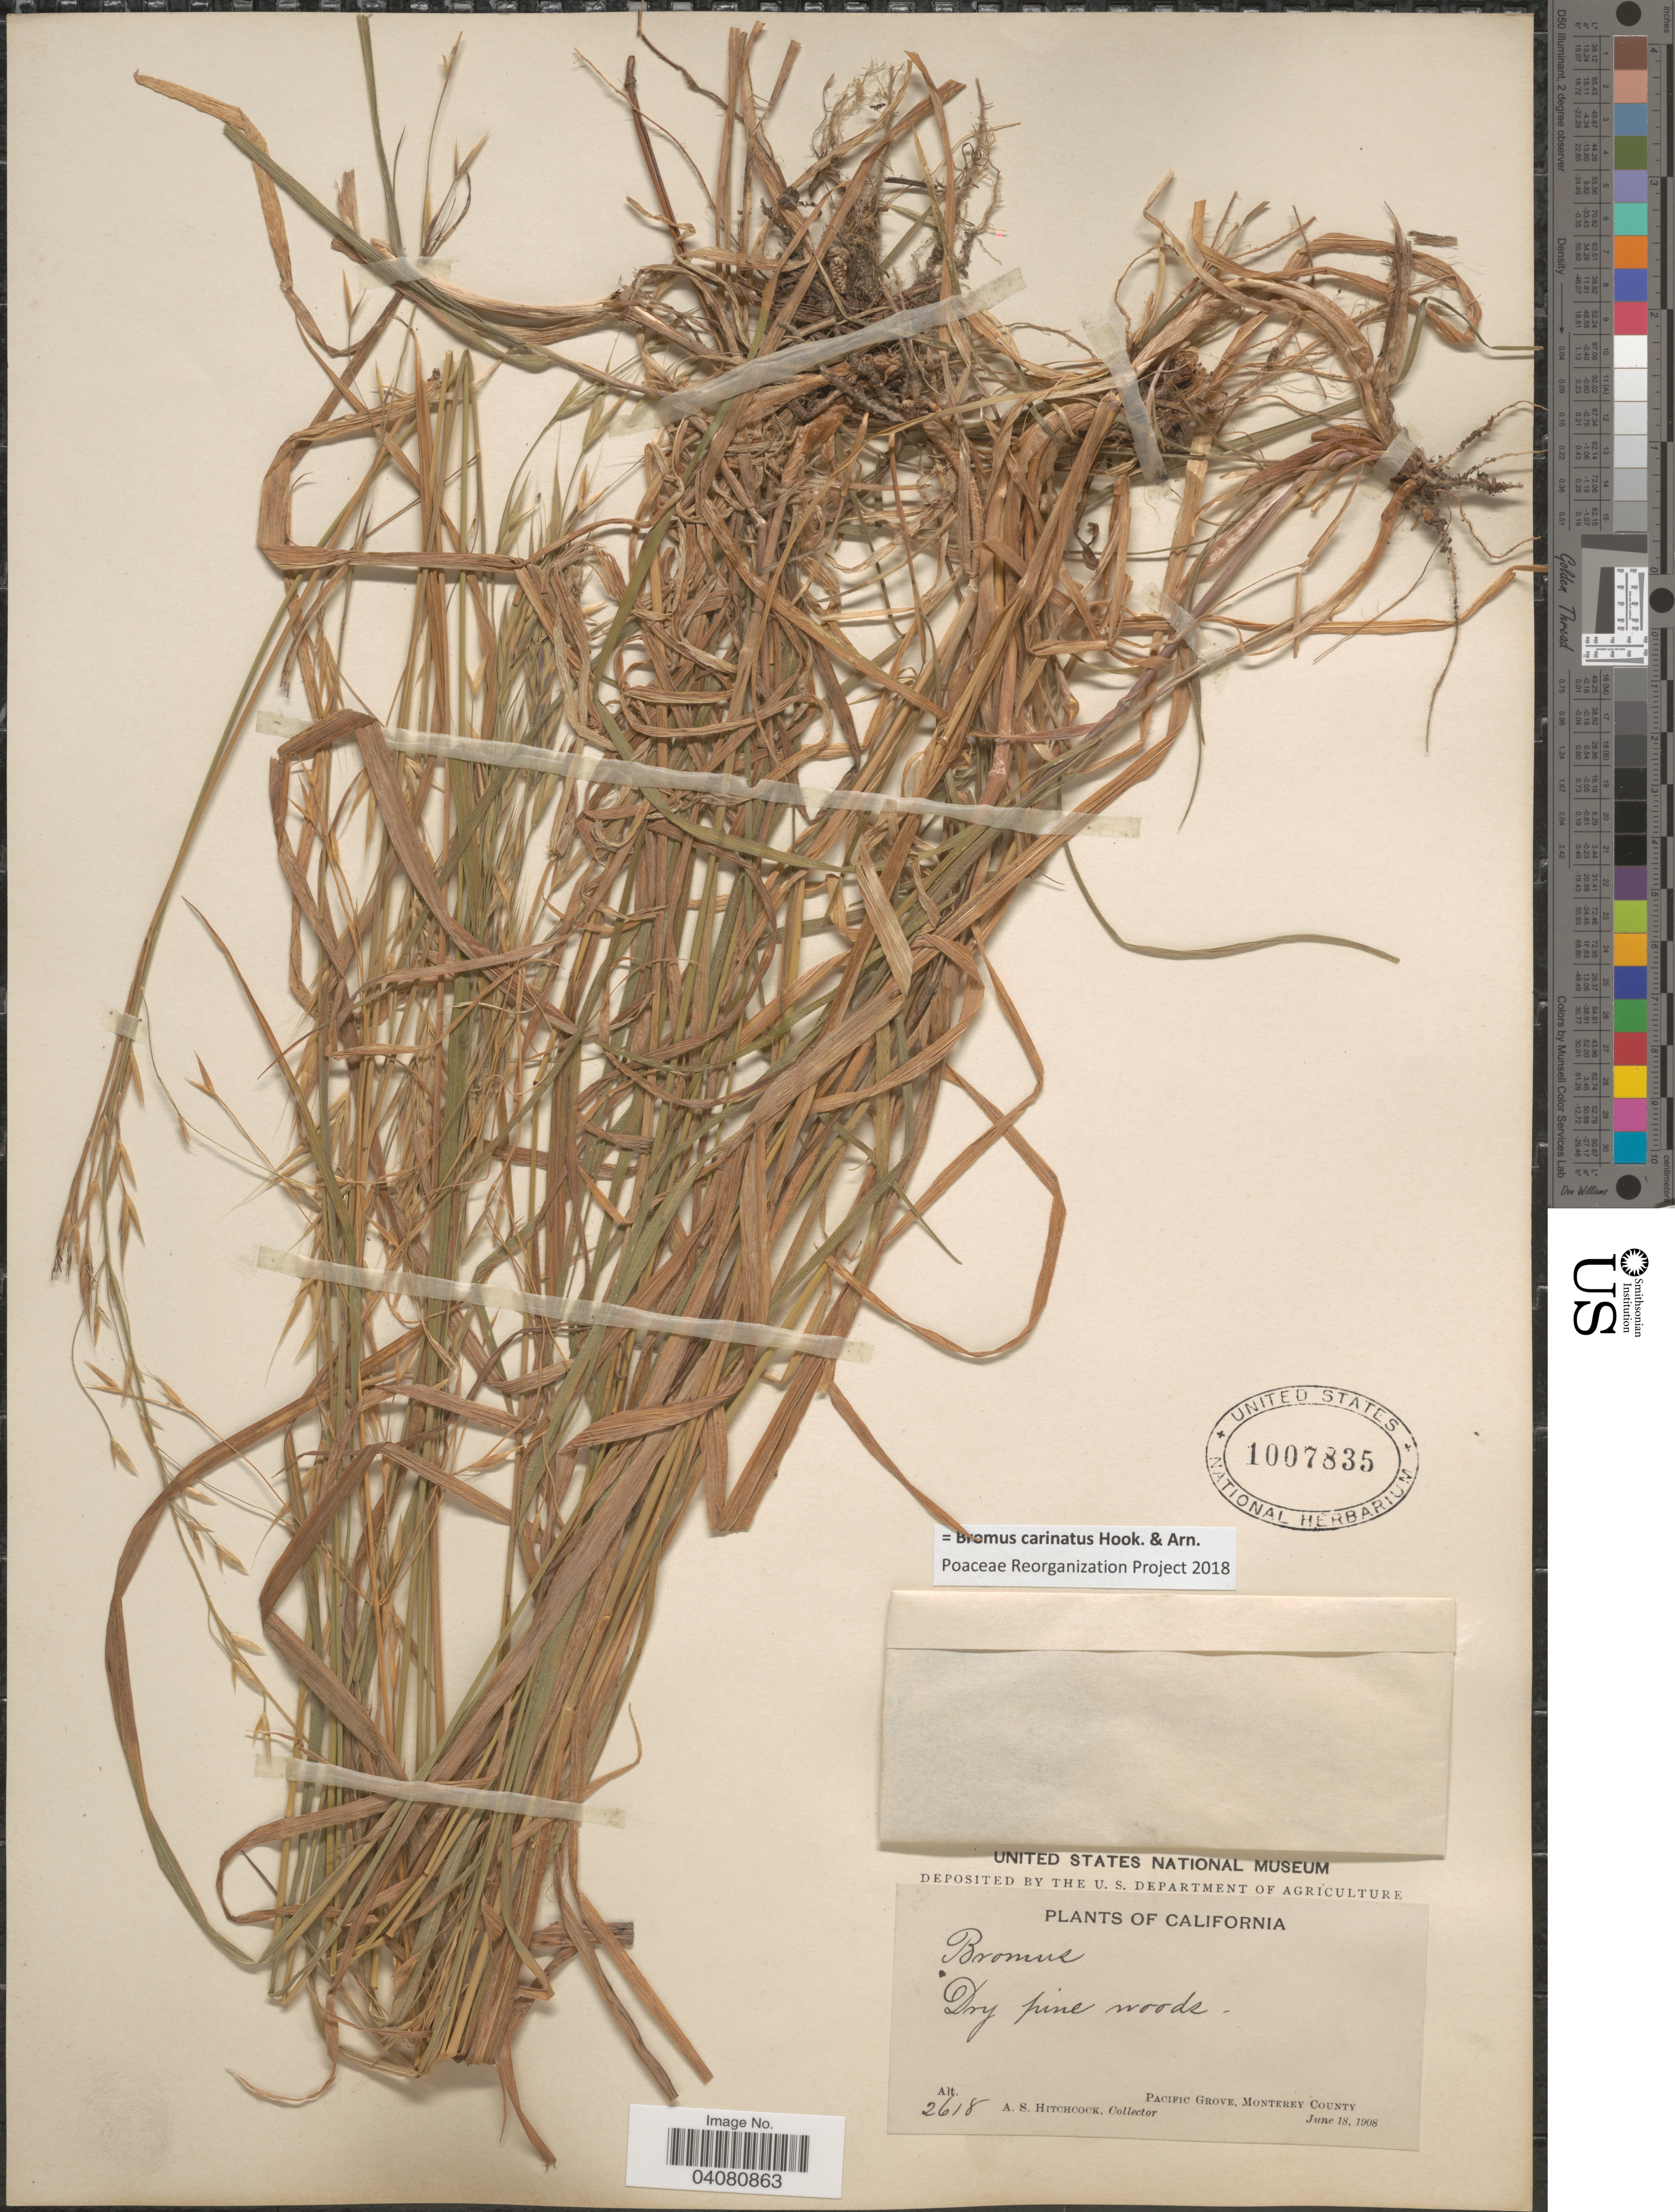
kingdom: Plantae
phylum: Tracheophyta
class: Liliopsida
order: Poales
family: Poaceae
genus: Bromus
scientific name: Bromus carinatus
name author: Hook. & Arn.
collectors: A. S. Hitchcock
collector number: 2618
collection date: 1908-06-18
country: United States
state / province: California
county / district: Monterey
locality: Dry pine woods. Pacific Grove, Monterey County.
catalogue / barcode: US 1007835